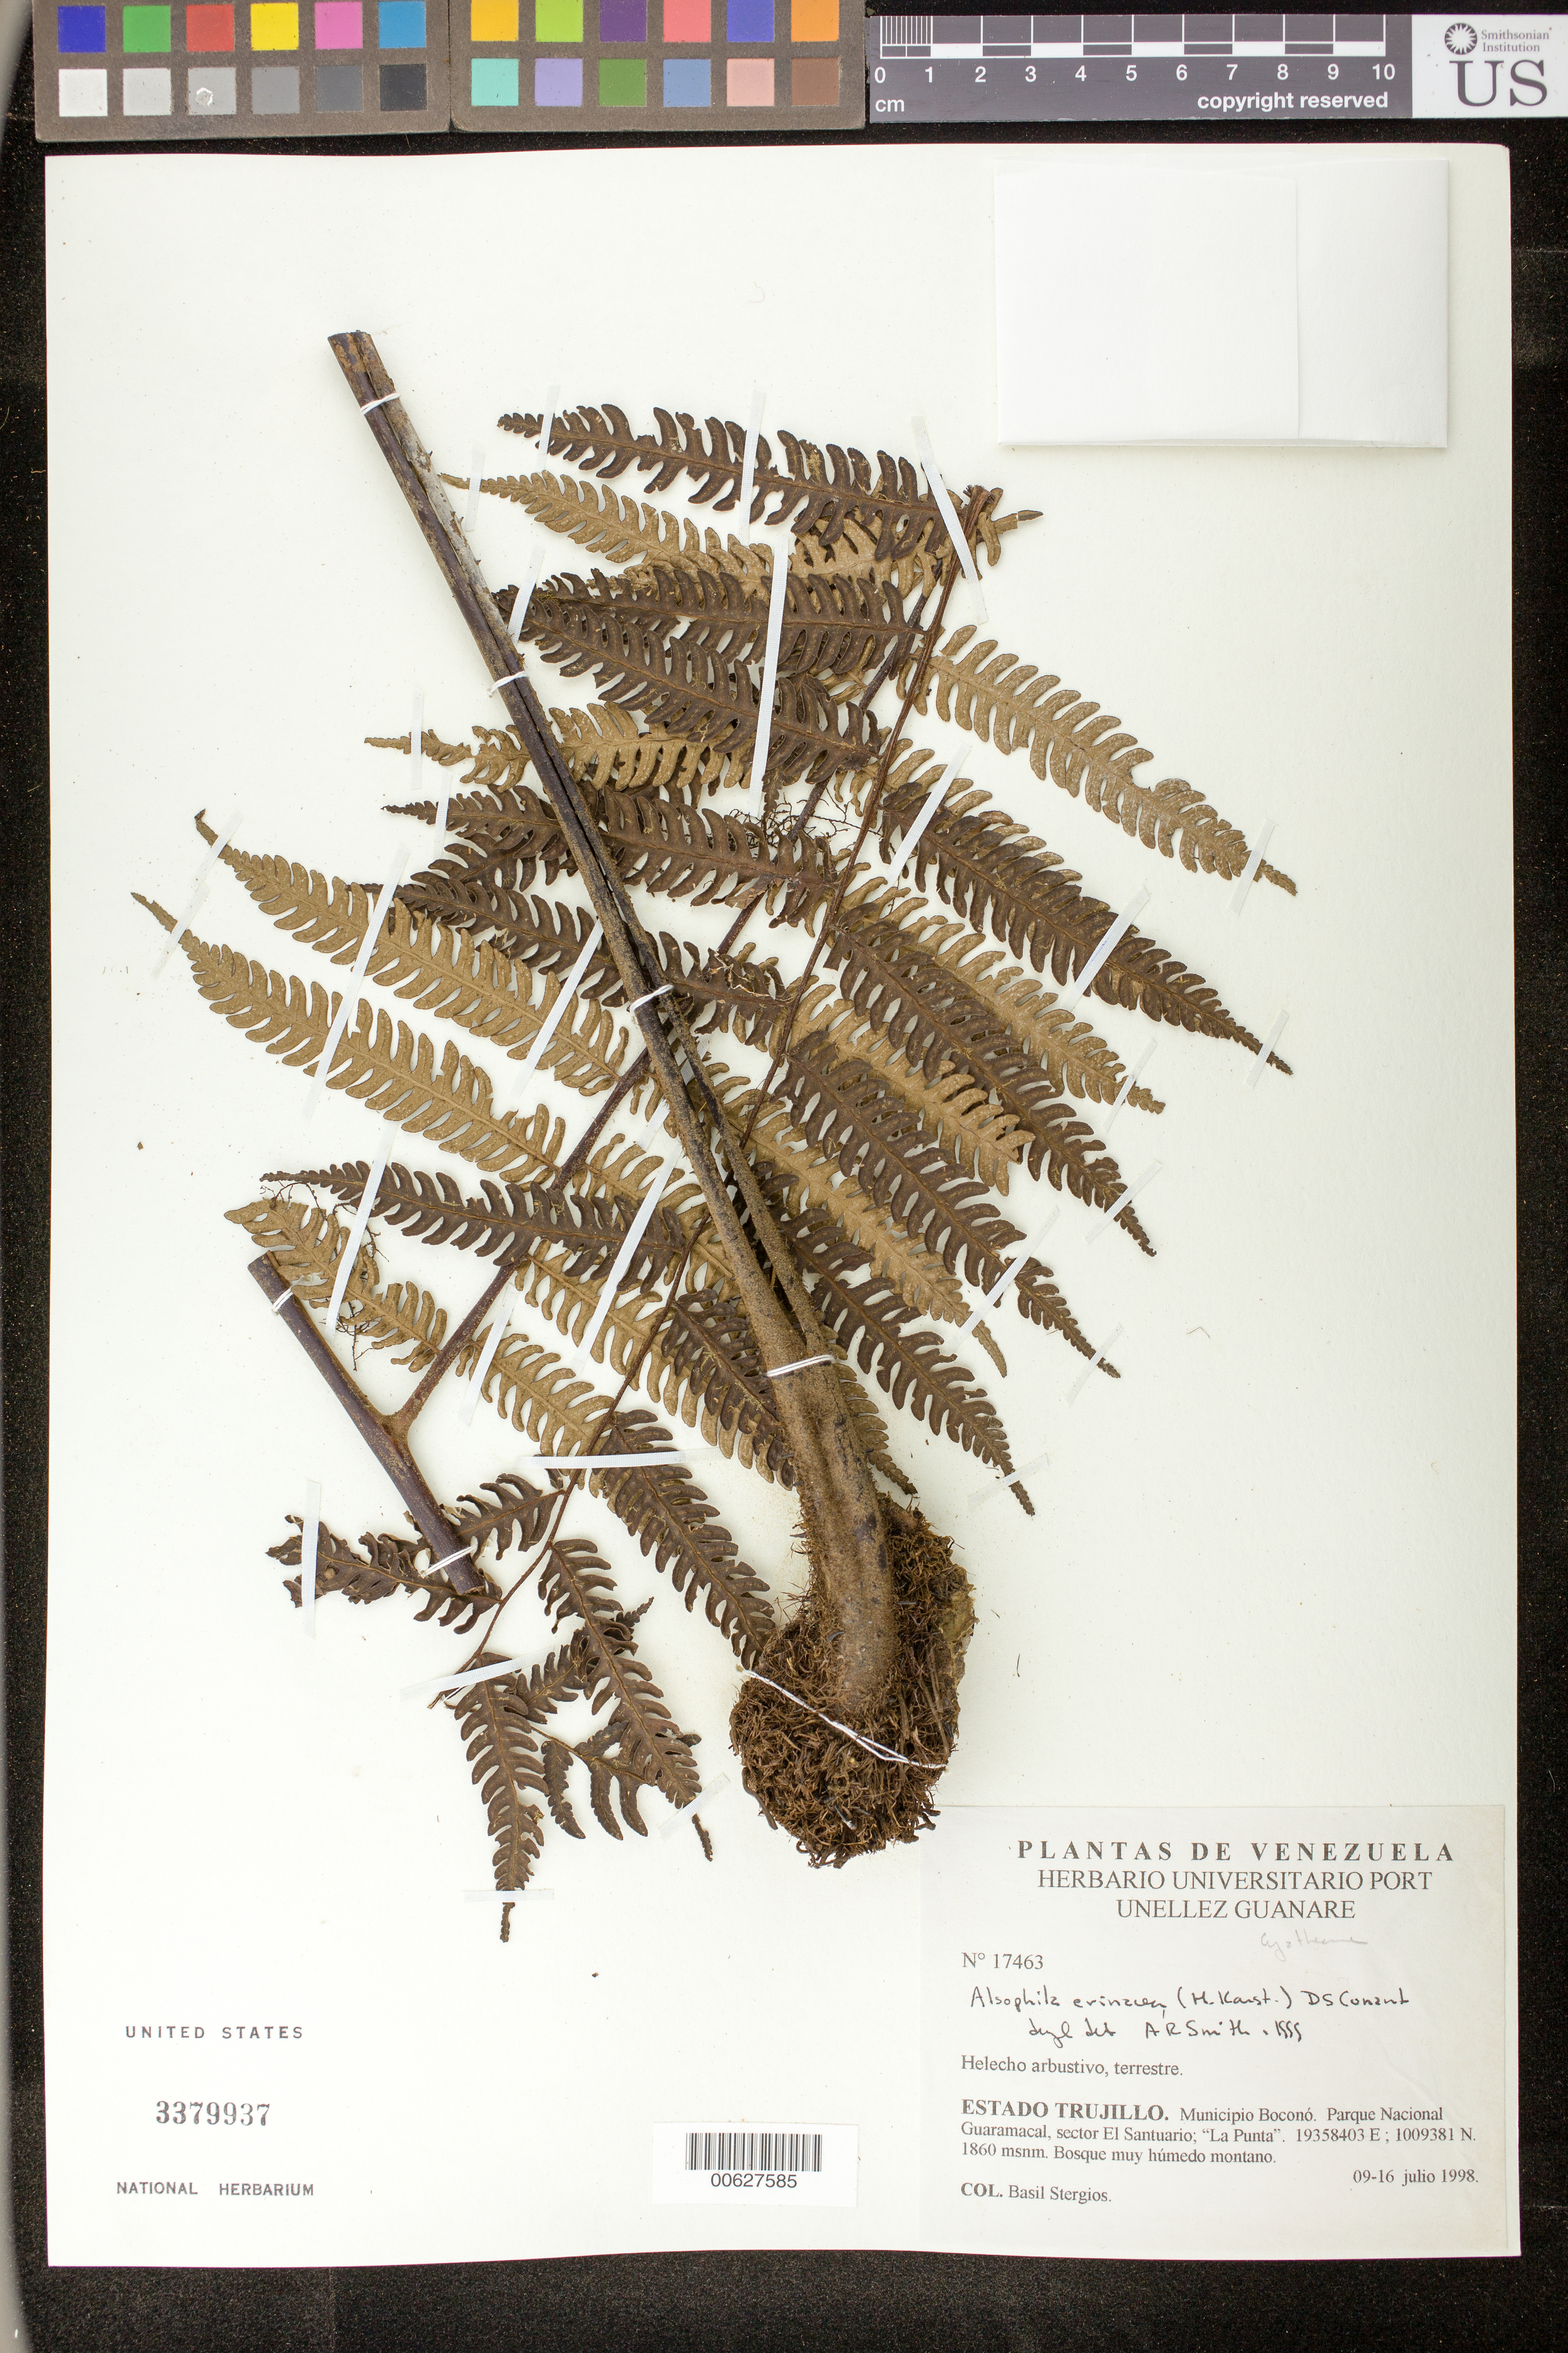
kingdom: Plantae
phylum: Tracheophyta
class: Polypodiopsida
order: Cyatheales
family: Cyatheaceae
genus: Alsophila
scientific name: Alsophila erinacea var. erinacea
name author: (H. Karst.) D.S. Conant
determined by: Smith, Alan R., (UC)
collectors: B. G. Stergios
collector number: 17463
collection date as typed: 09 Jul 1998 to 16 Jul 1998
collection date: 1998-07-09/1998-07-16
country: Venezuela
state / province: Trujillo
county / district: Boconó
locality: Parque Nacional Guaramacal, Sector El Santuario, La Punta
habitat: Bosque muy húmedo montano.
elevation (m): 1860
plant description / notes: PORT, UC, US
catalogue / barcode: US 3379937